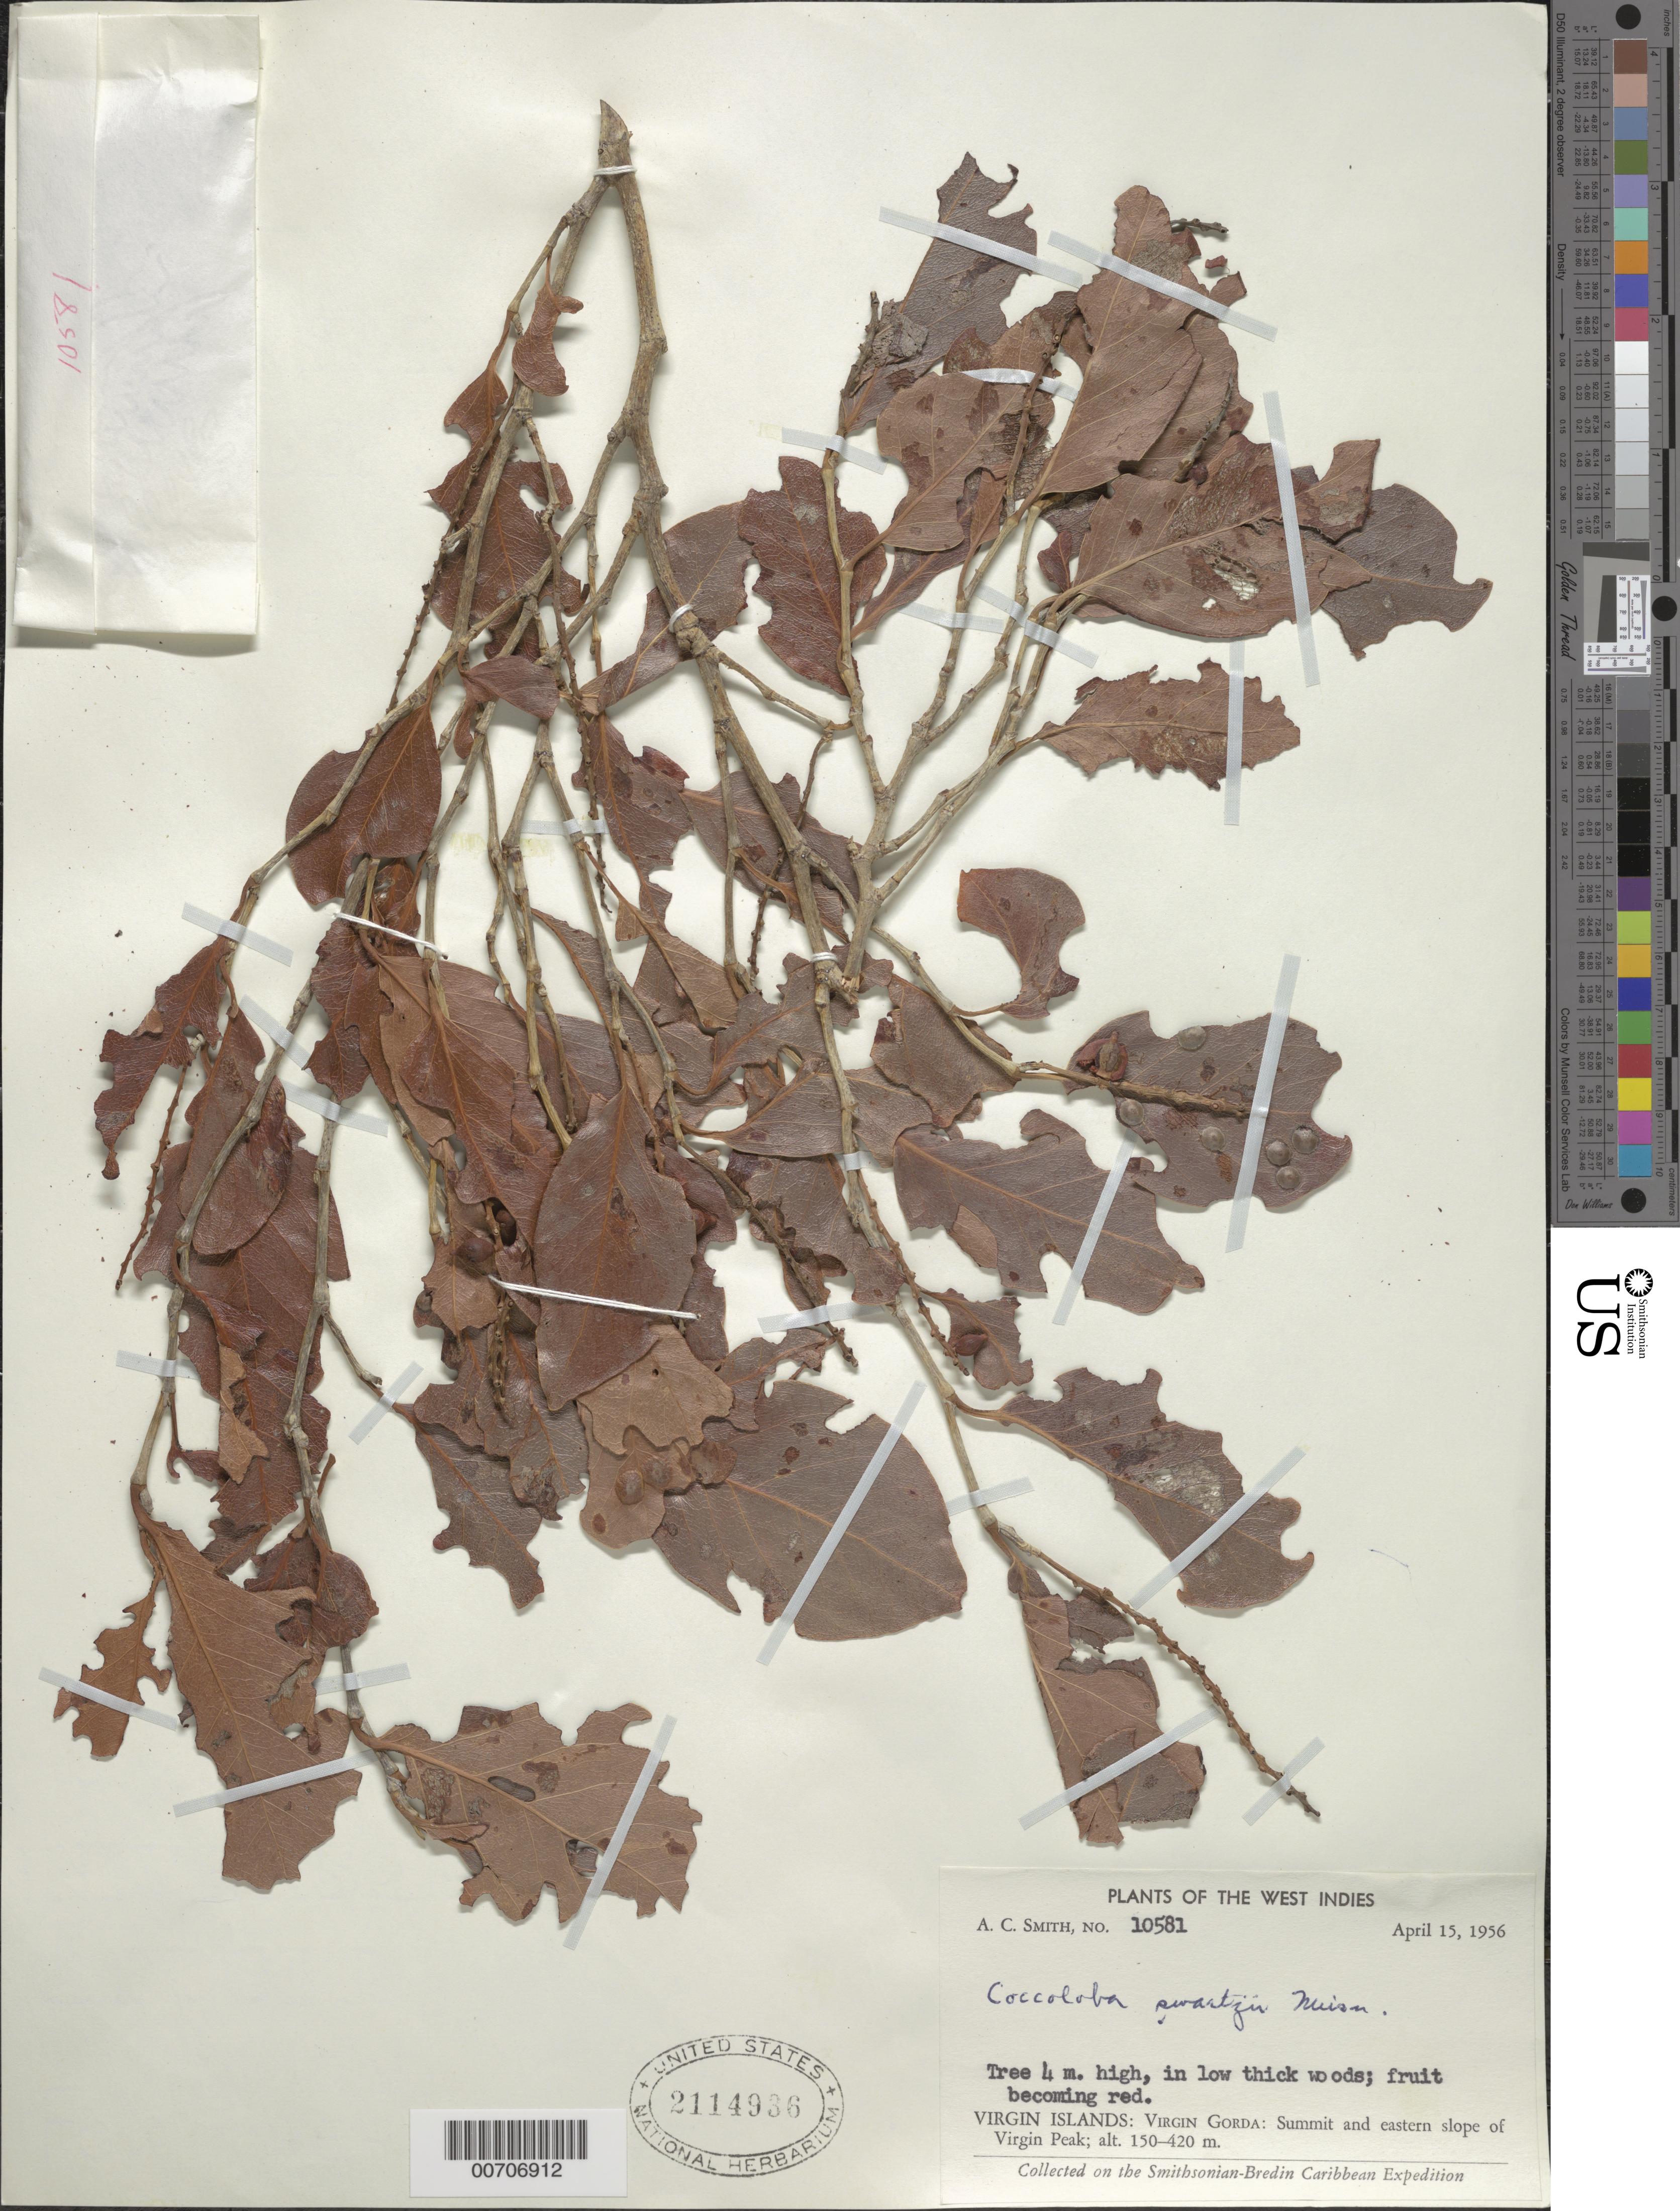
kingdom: Plantae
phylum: Tracheophyta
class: Magnoliopsida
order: Caryophyllales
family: Polygonaceae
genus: Coccoloba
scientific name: Coccoloba swartzii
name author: Meisn.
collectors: A. C. Smith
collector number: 10581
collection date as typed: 15 Apr 1956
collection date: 1956-04-15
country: British Virgin Islands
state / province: Virgin Gorda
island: Virgin Gorda Island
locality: Summit and eastern slope of Virgin Peak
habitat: Low thick woods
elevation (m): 150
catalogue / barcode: US 2114936